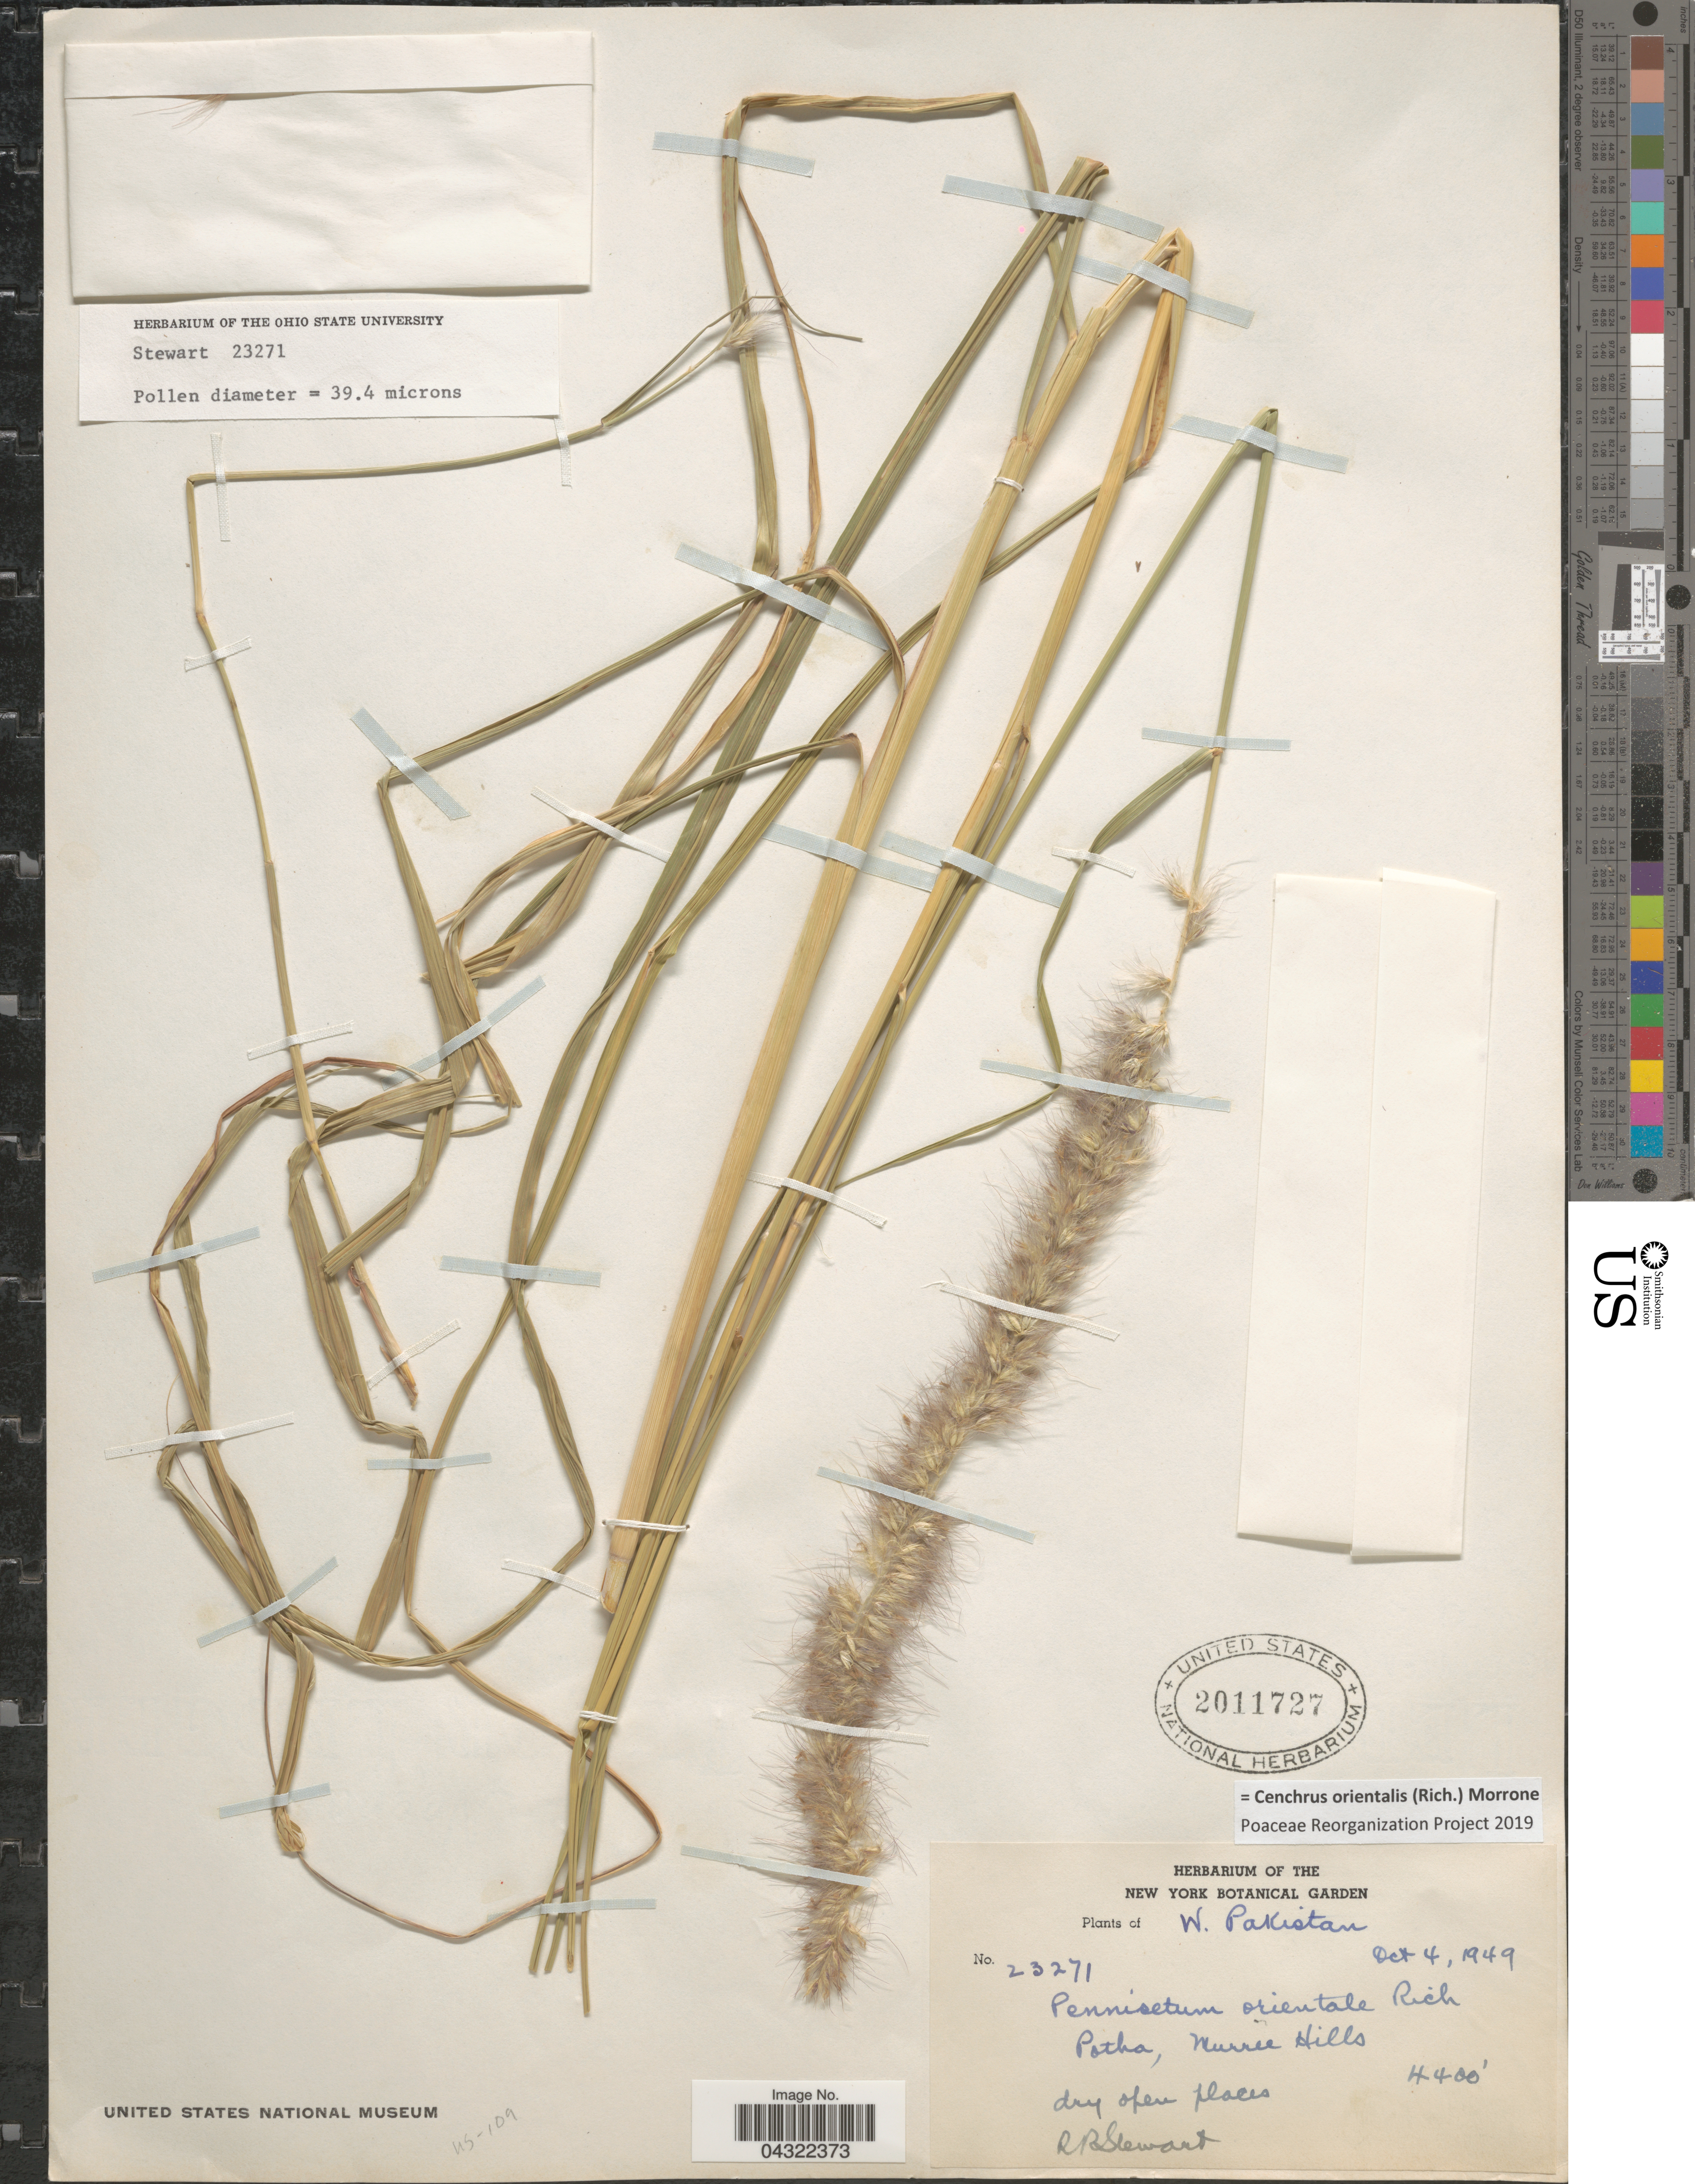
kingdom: Plantae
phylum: Tracheophyta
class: Liliopsida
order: Poales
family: Poaceae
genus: Cenchrus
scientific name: Cenchrus orientalis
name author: (Rich.) Morrone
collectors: R. Stewart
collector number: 23271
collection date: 1949-10-04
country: Pakistan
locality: W. Pakistan. Potha, Nurree Hills.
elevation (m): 1341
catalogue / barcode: US 2011727